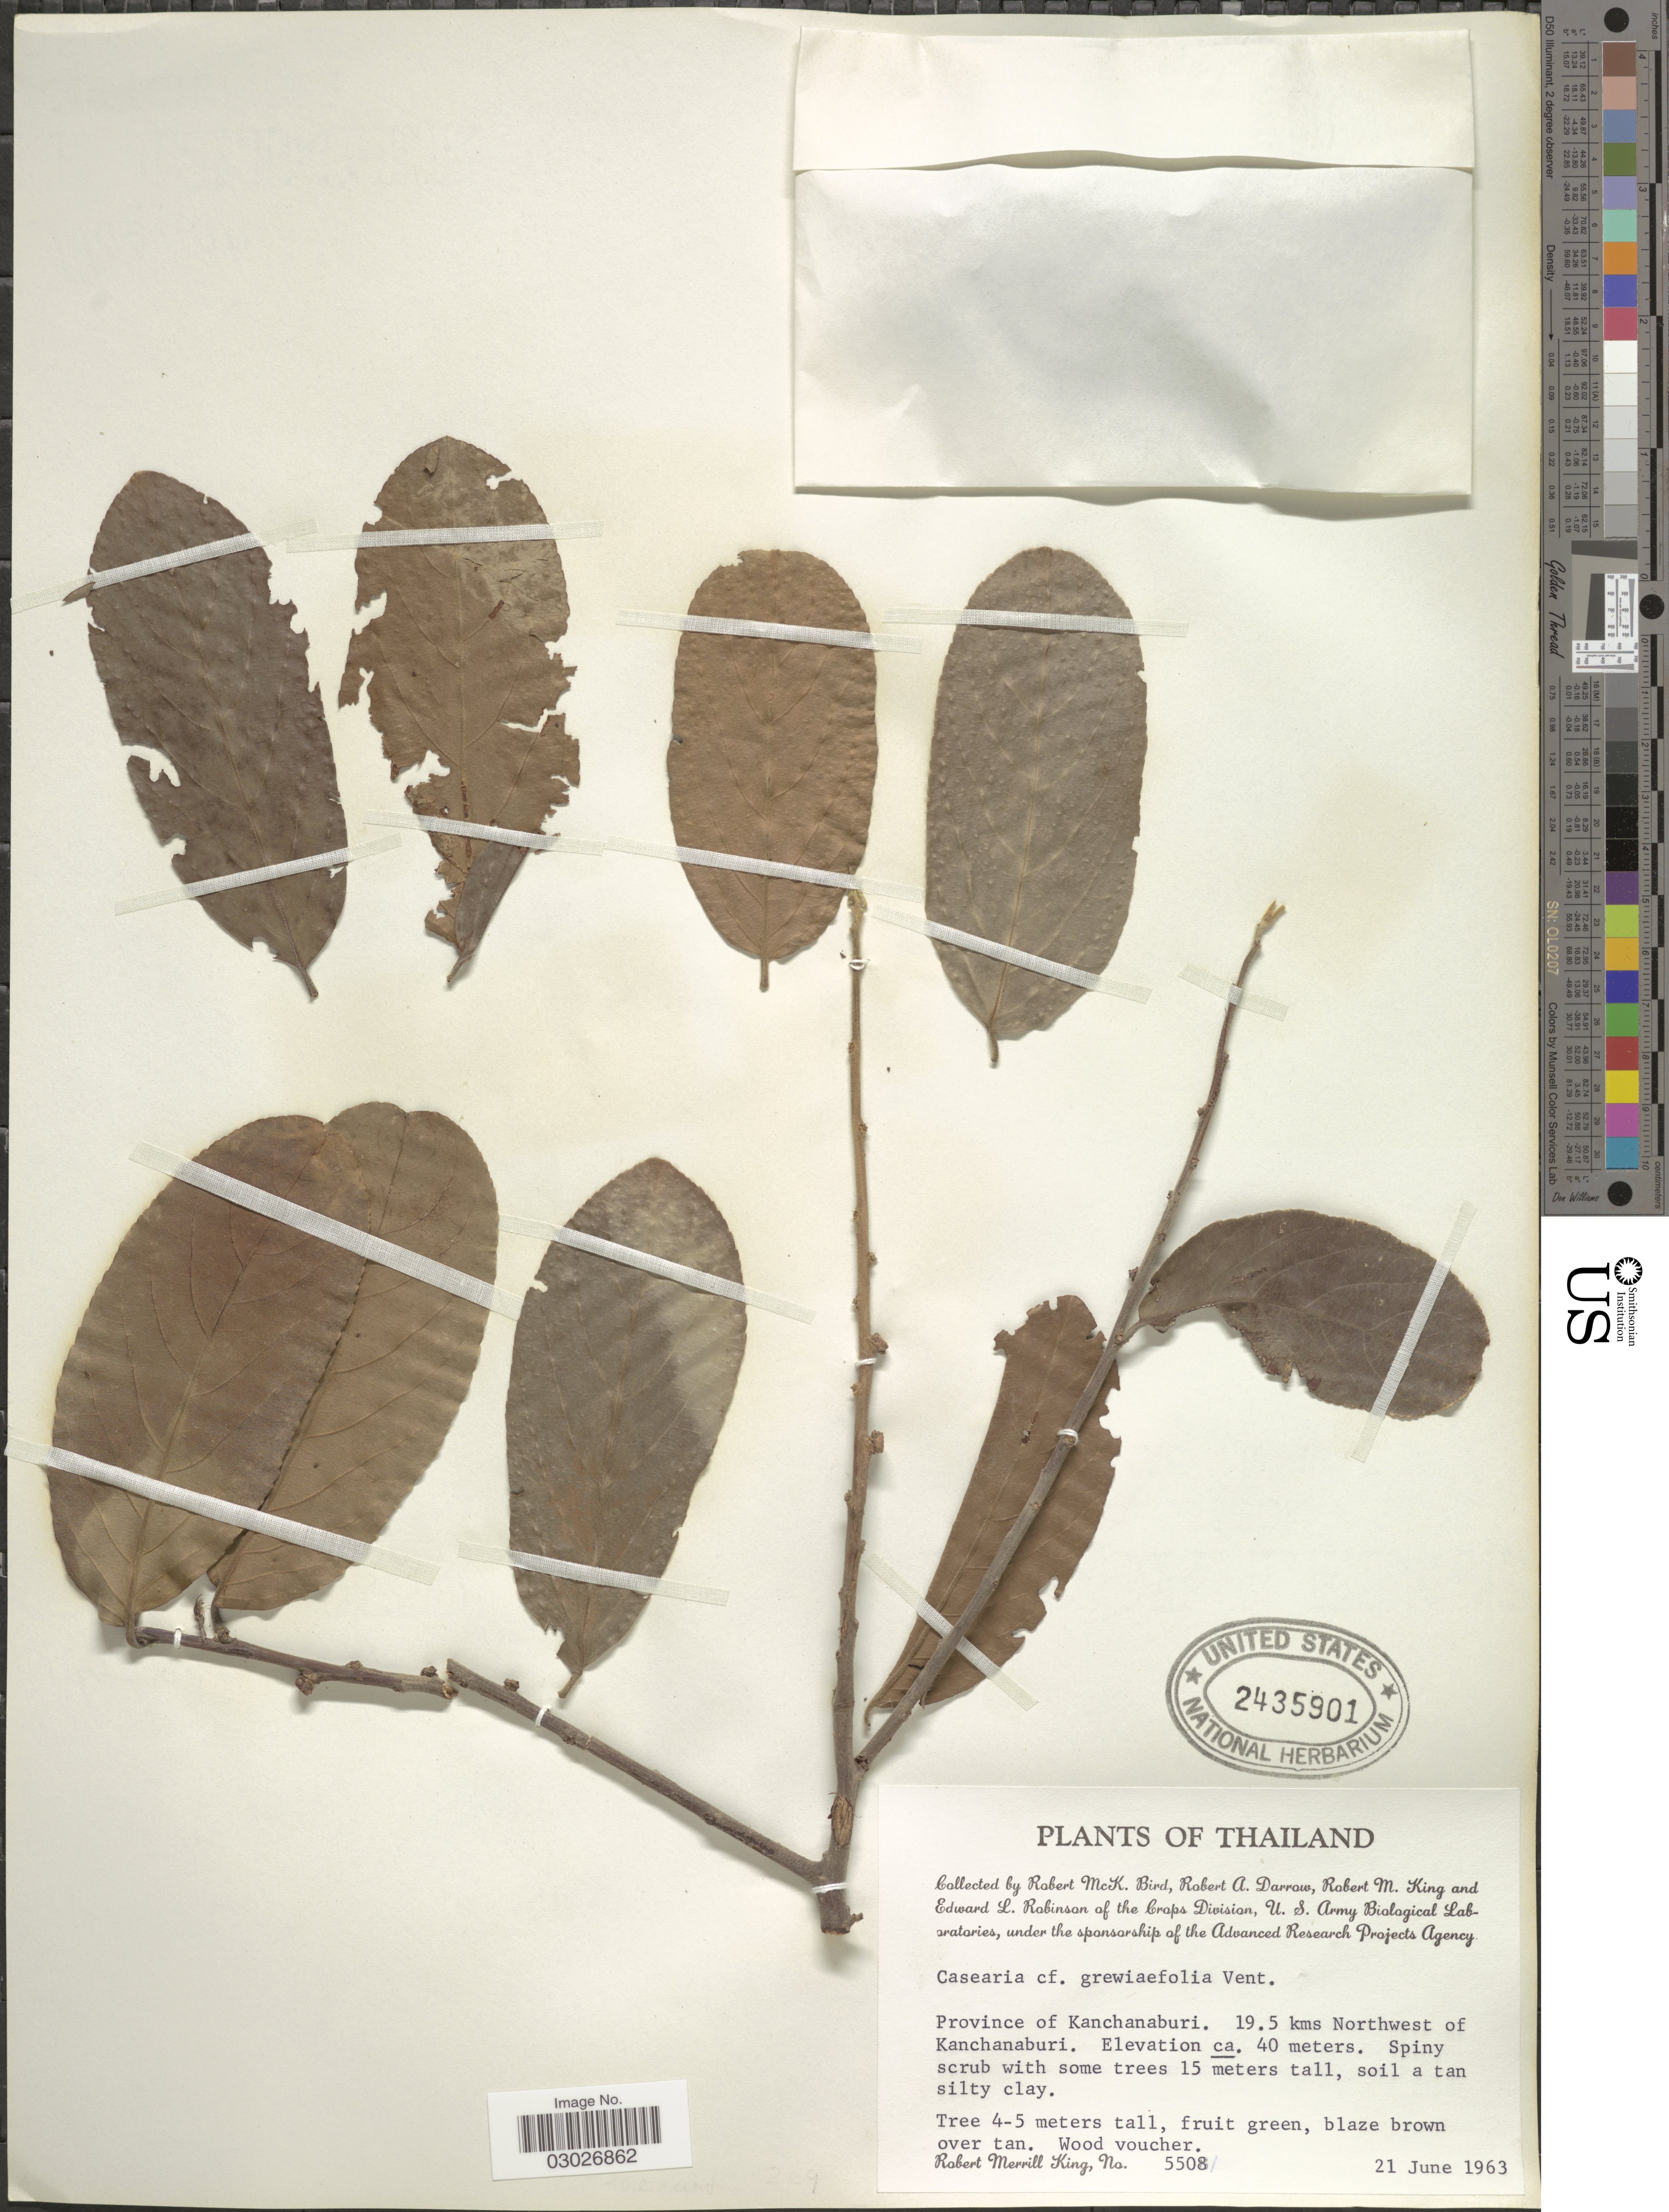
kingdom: Plantae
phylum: Tracheophyta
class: Magnoliopsida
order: Malpighiales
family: Salicaceae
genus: Casearia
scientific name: Casearia grewiifolia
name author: Vent.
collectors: R. M. King, R. M. Bird, R. A. Darrow & E. A. Robinson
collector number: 5508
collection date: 1963-06-21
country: Thailand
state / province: Kanchanaburi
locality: Province of Kanchanaburi. 19.5 km Northwest of Kanchanaburi.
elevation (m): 40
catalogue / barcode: US 2435901